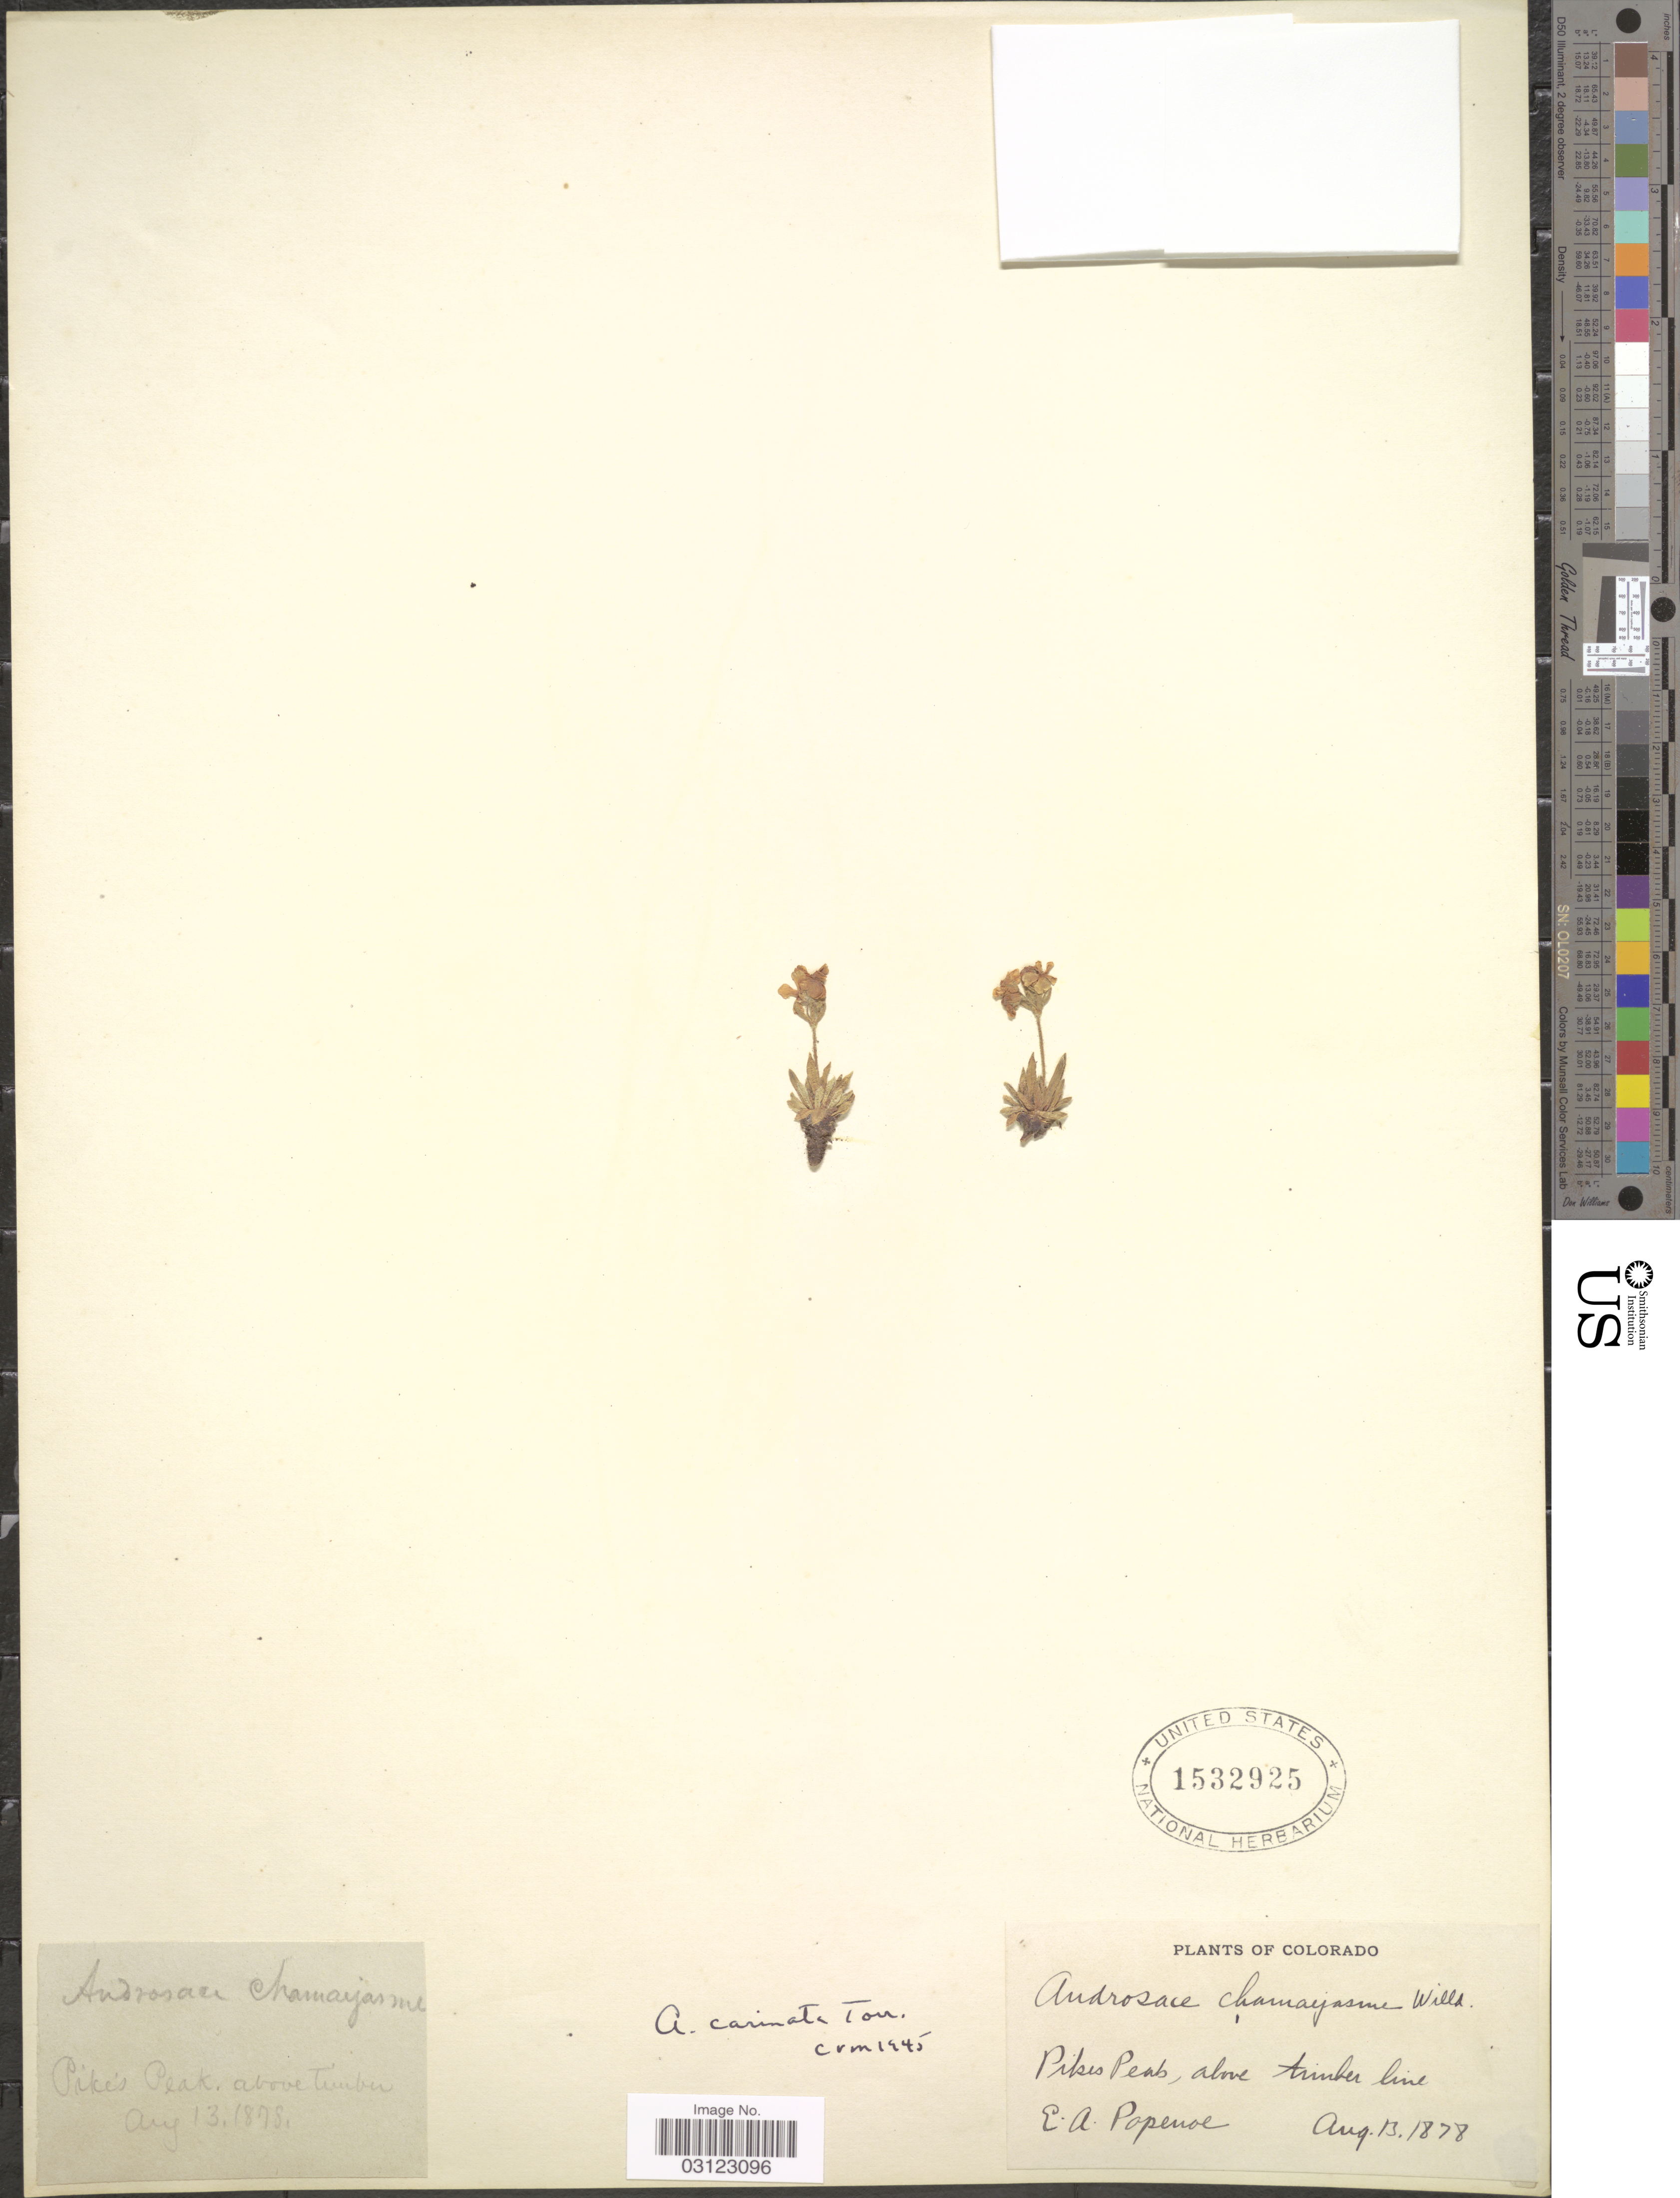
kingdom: Plantae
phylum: Tracheophyta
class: Magnoliopsida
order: Ericales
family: Primulaceae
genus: Androsace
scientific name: Androsace carinata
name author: Torr.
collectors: E. A. Popenoe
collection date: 1878-08-13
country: United States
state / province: Colorado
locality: Pikes Peak, above timber line.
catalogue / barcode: US 1532925